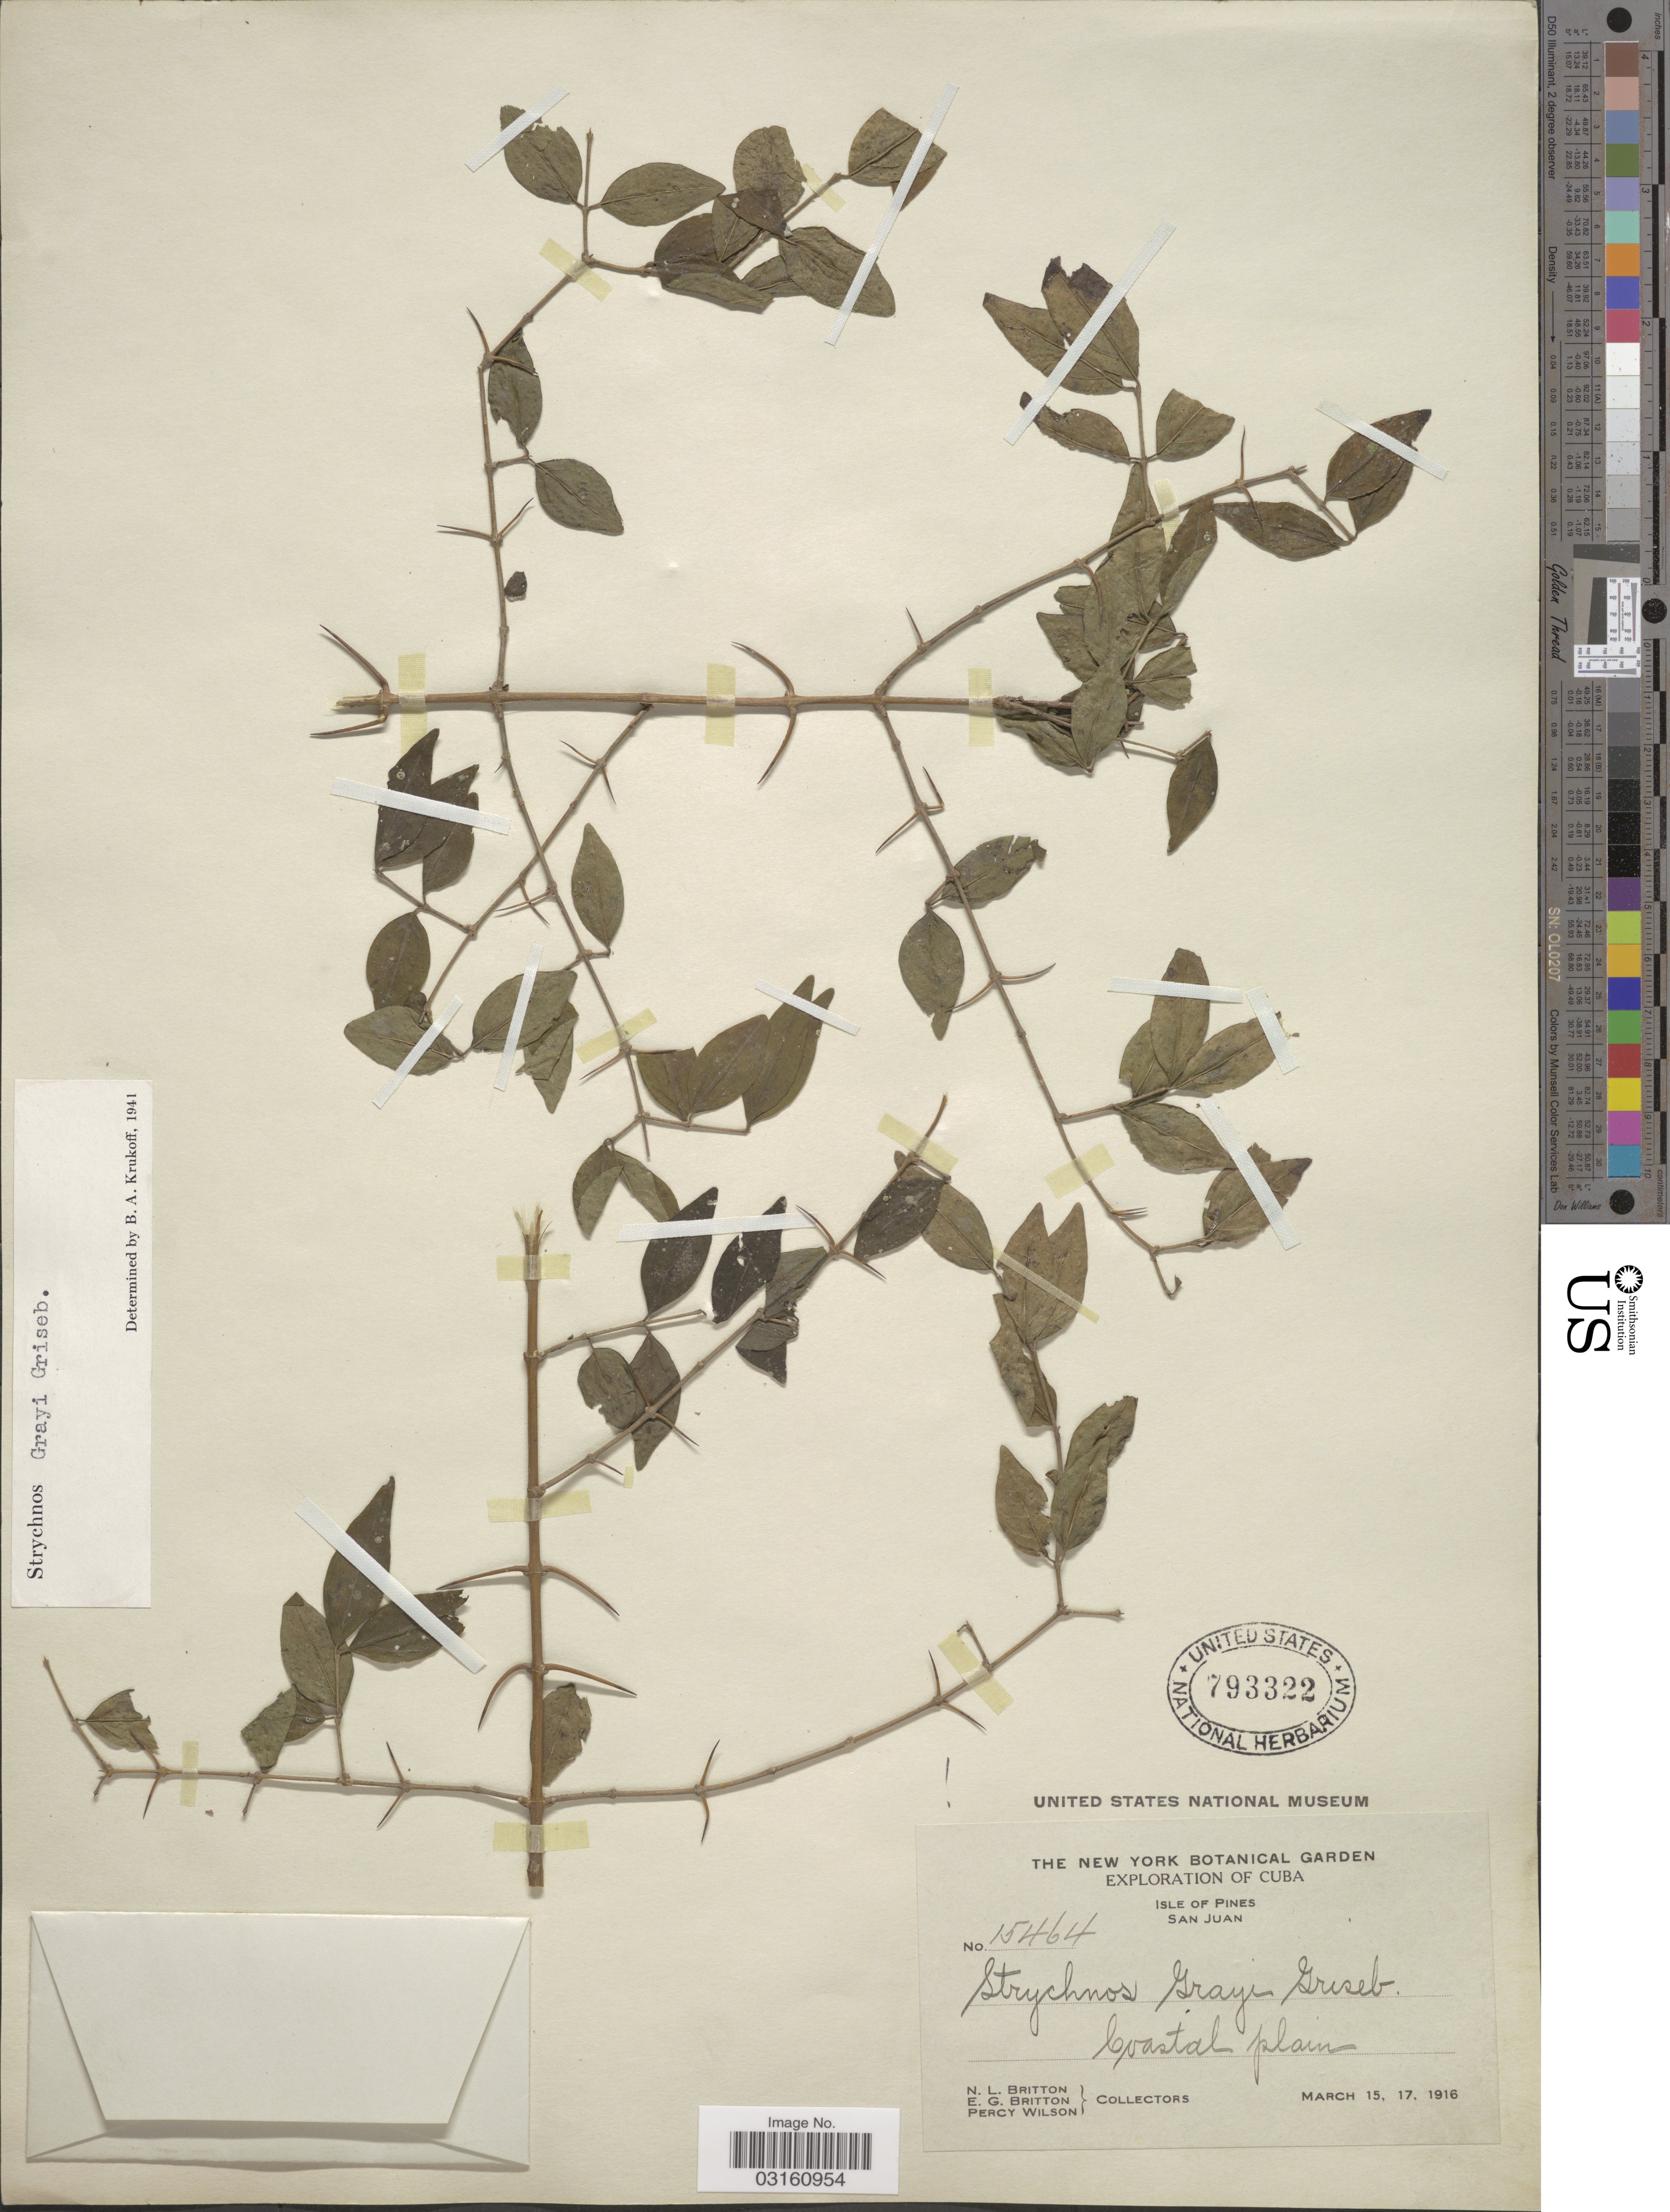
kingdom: Plantae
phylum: Tracheophyta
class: Magnoliopsida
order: Gentianales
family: Loganiaceae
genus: Strychnos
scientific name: Strychnos grayi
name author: Griseb.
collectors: N. Britton, E. G. Britton & P. Wilson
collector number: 15464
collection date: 1916-03-15/1916-03-17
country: Cuba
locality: Isle of Pines. San Juan. Coastal Plain.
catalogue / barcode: US 793322